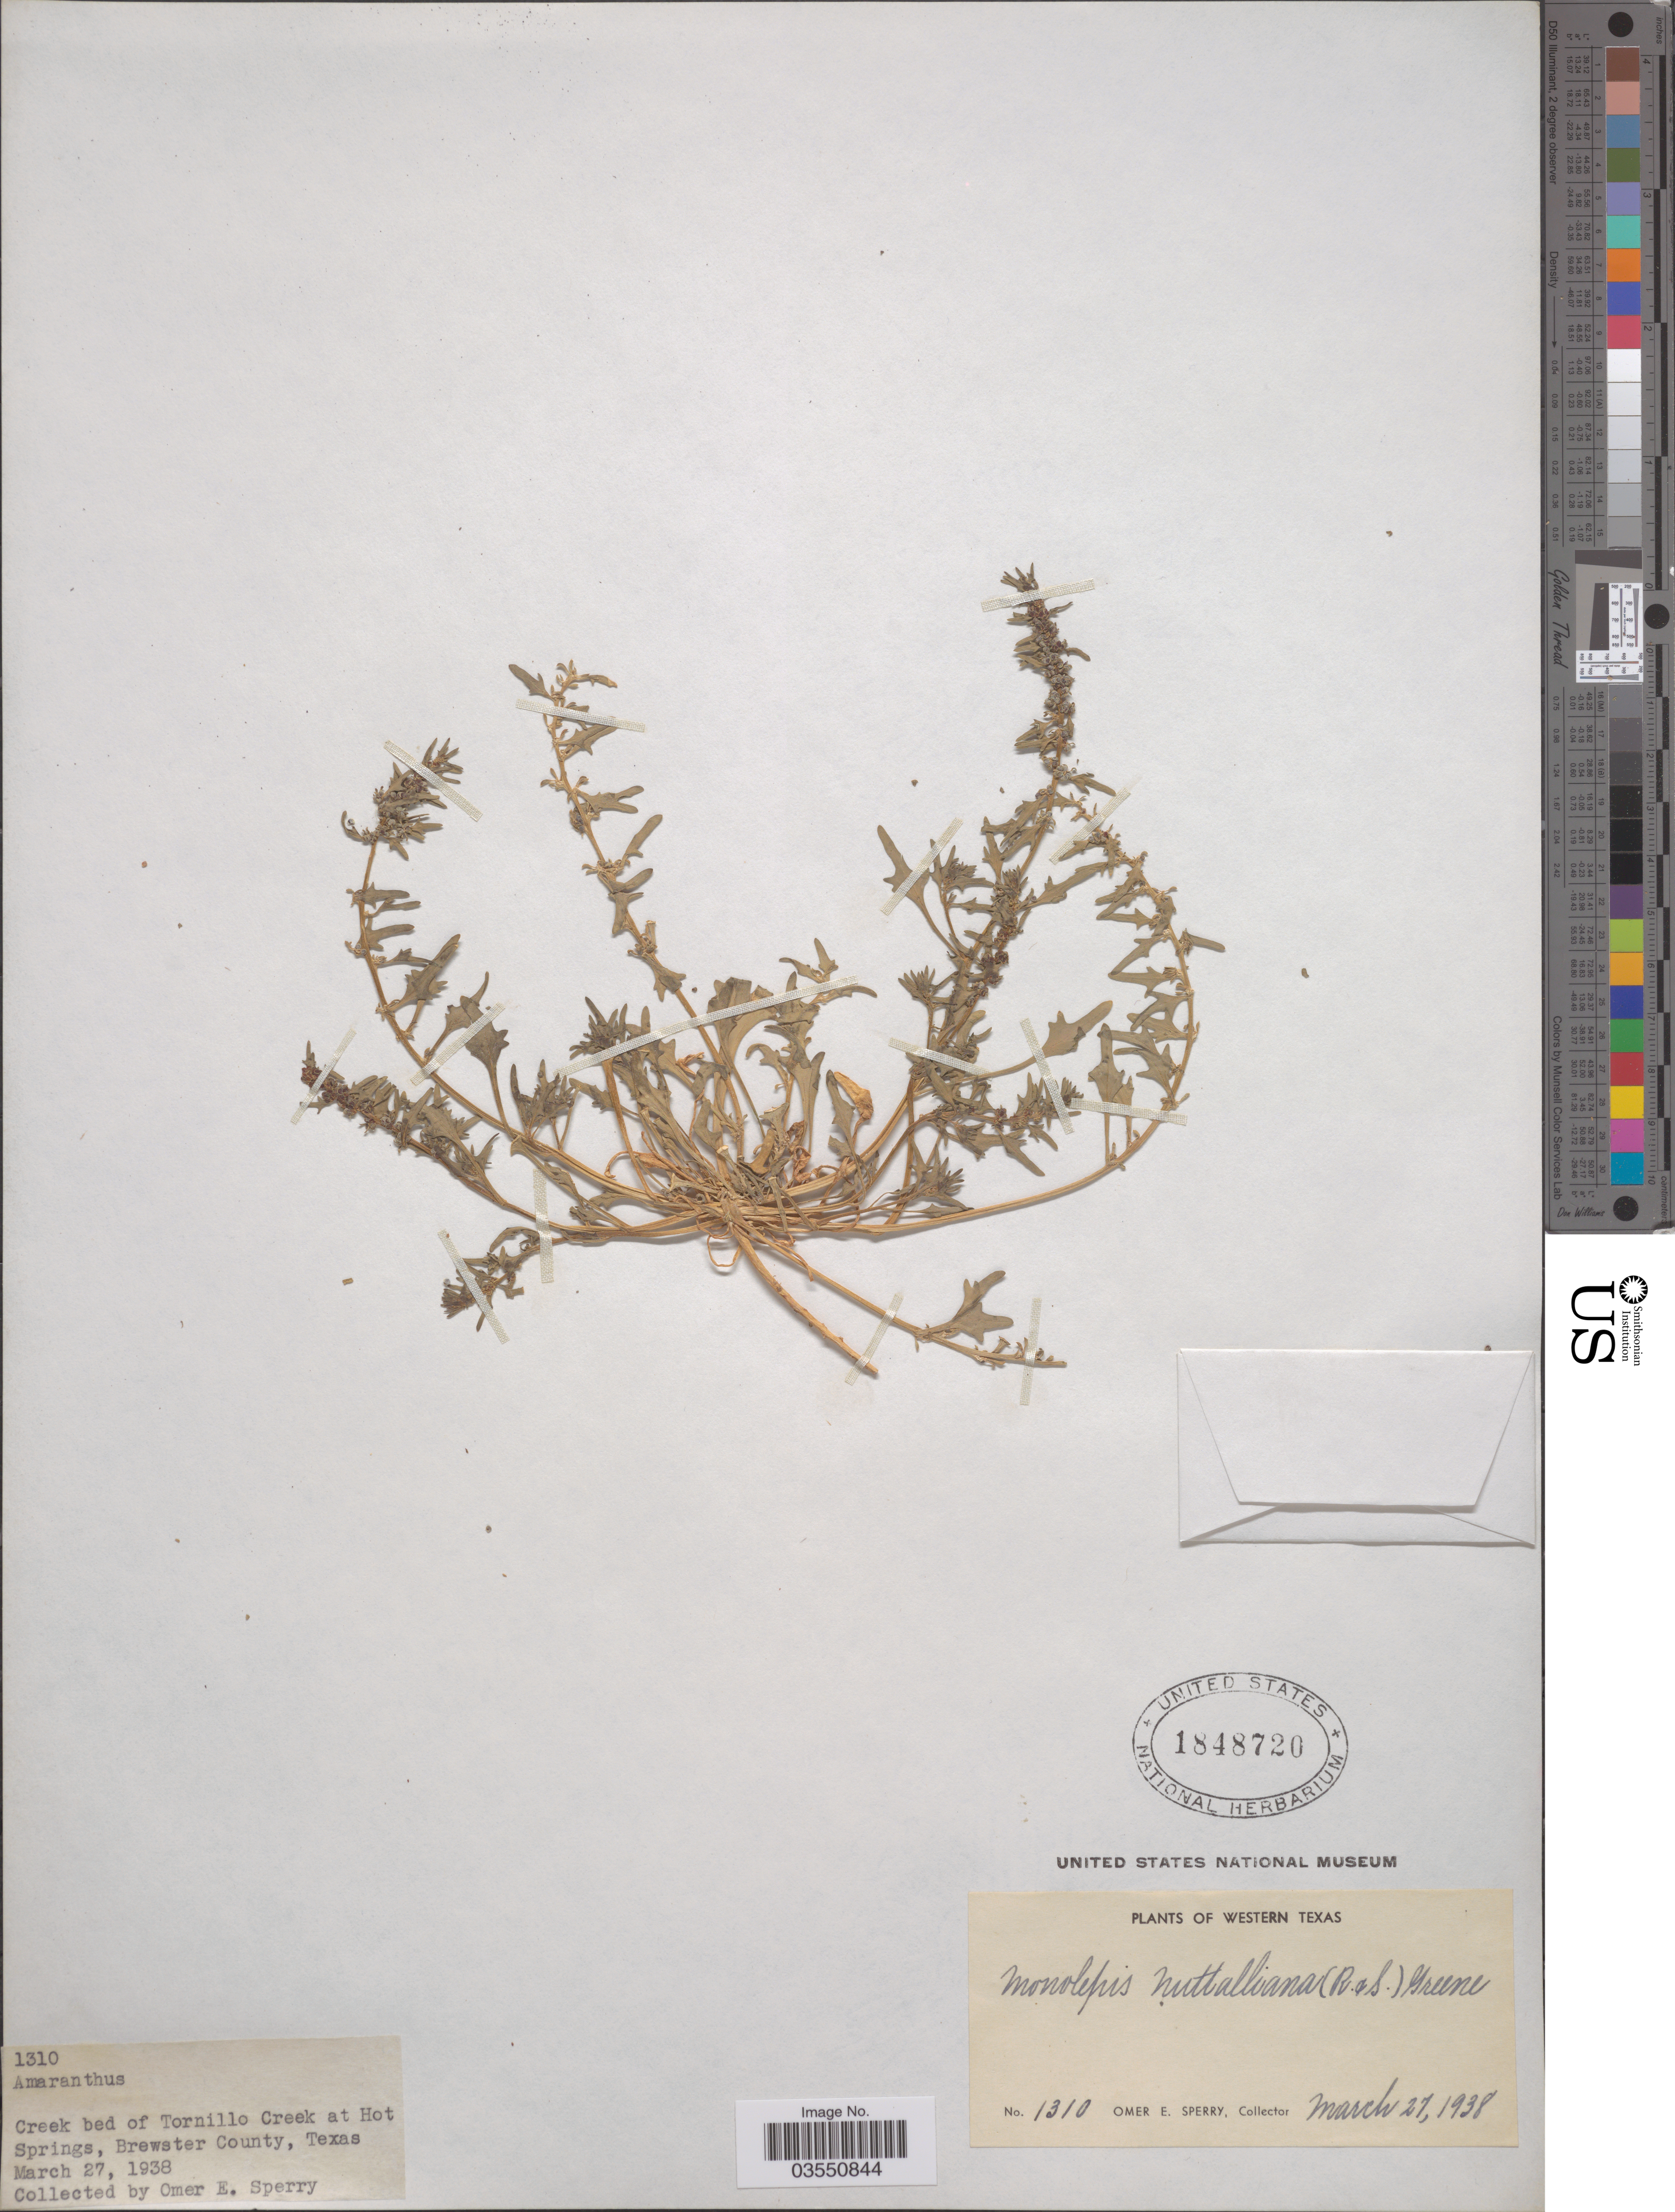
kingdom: Plantae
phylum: Tracheophyta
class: Magnoliopsida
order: Caryophyllales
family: Amaranthaceae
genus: Blitum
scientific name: Blitum nuttallianum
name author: Schult.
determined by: U.S. National Herbarium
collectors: O. E. Sperry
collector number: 1310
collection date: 1938-03-27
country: United States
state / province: Texas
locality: Western Texas. Creek bed of Tornillo Creek at Hot Springs, Brewster County.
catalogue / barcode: US 1848720